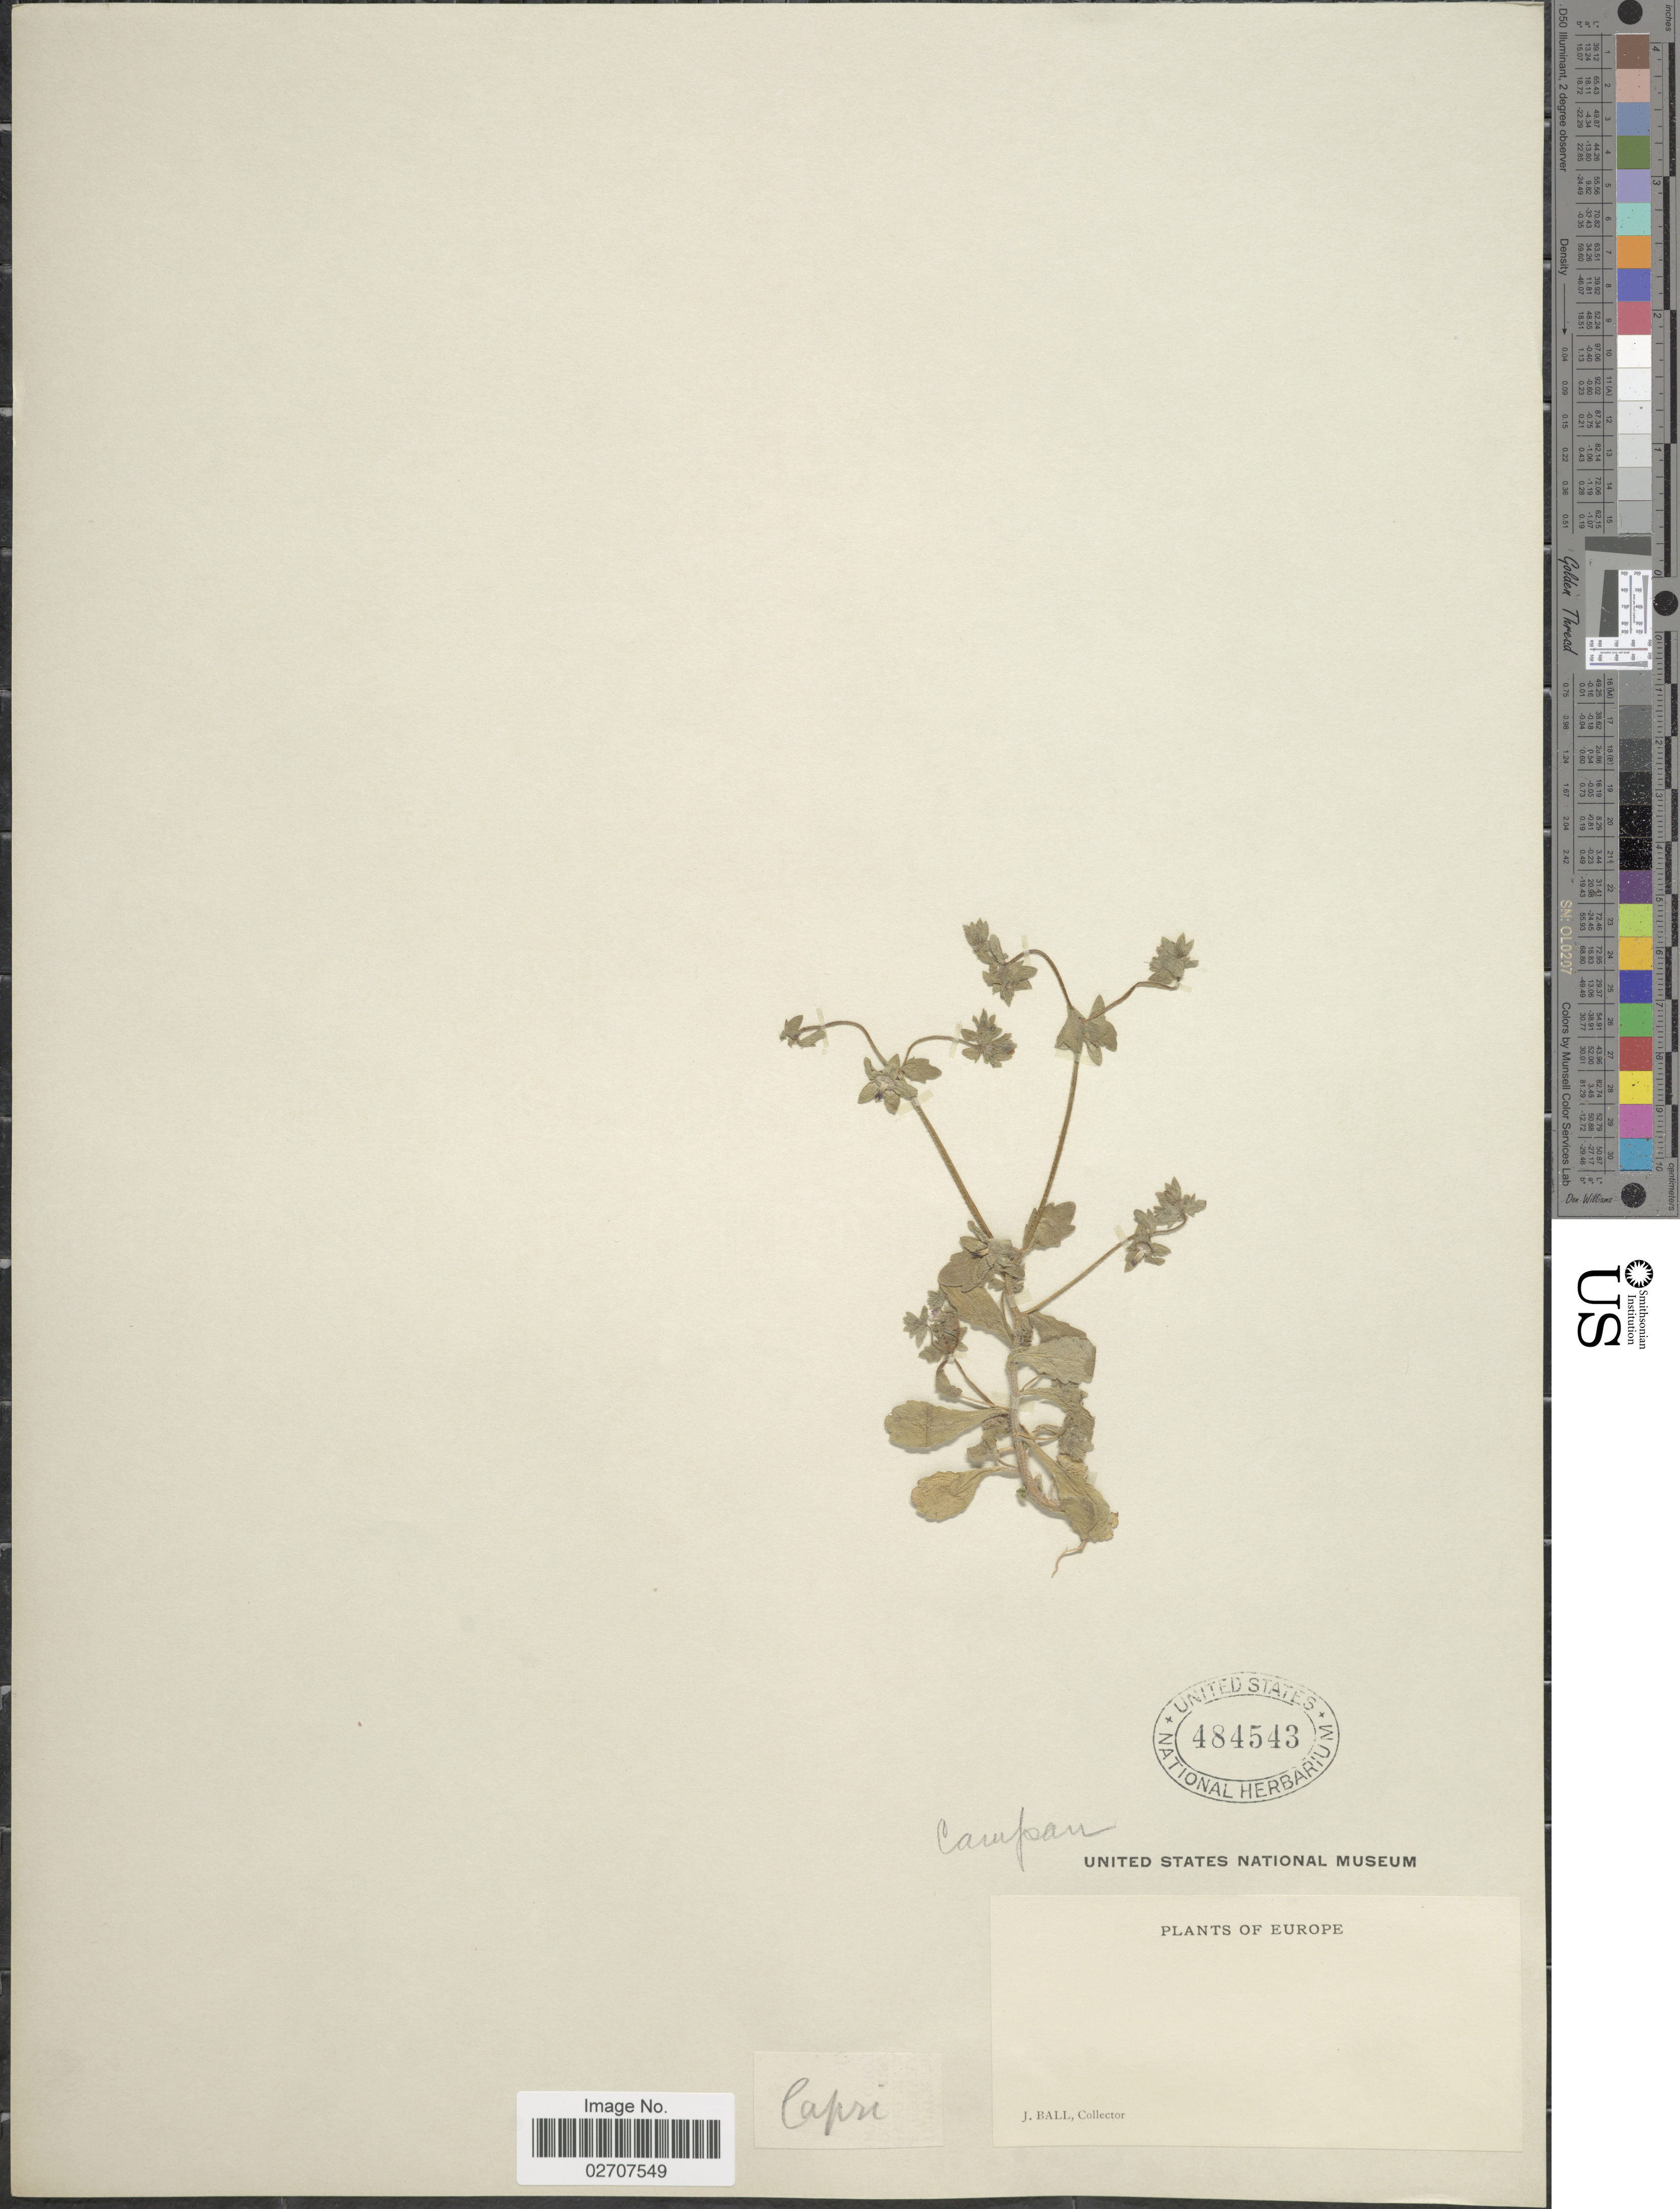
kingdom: Plantae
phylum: Tracheophyta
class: Magnoliopsida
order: Asterales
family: Campanulaceae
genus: Campanula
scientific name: Campanula erinus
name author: L.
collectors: J. Ball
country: Italy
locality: Capri. Europe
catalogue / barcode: US 484543